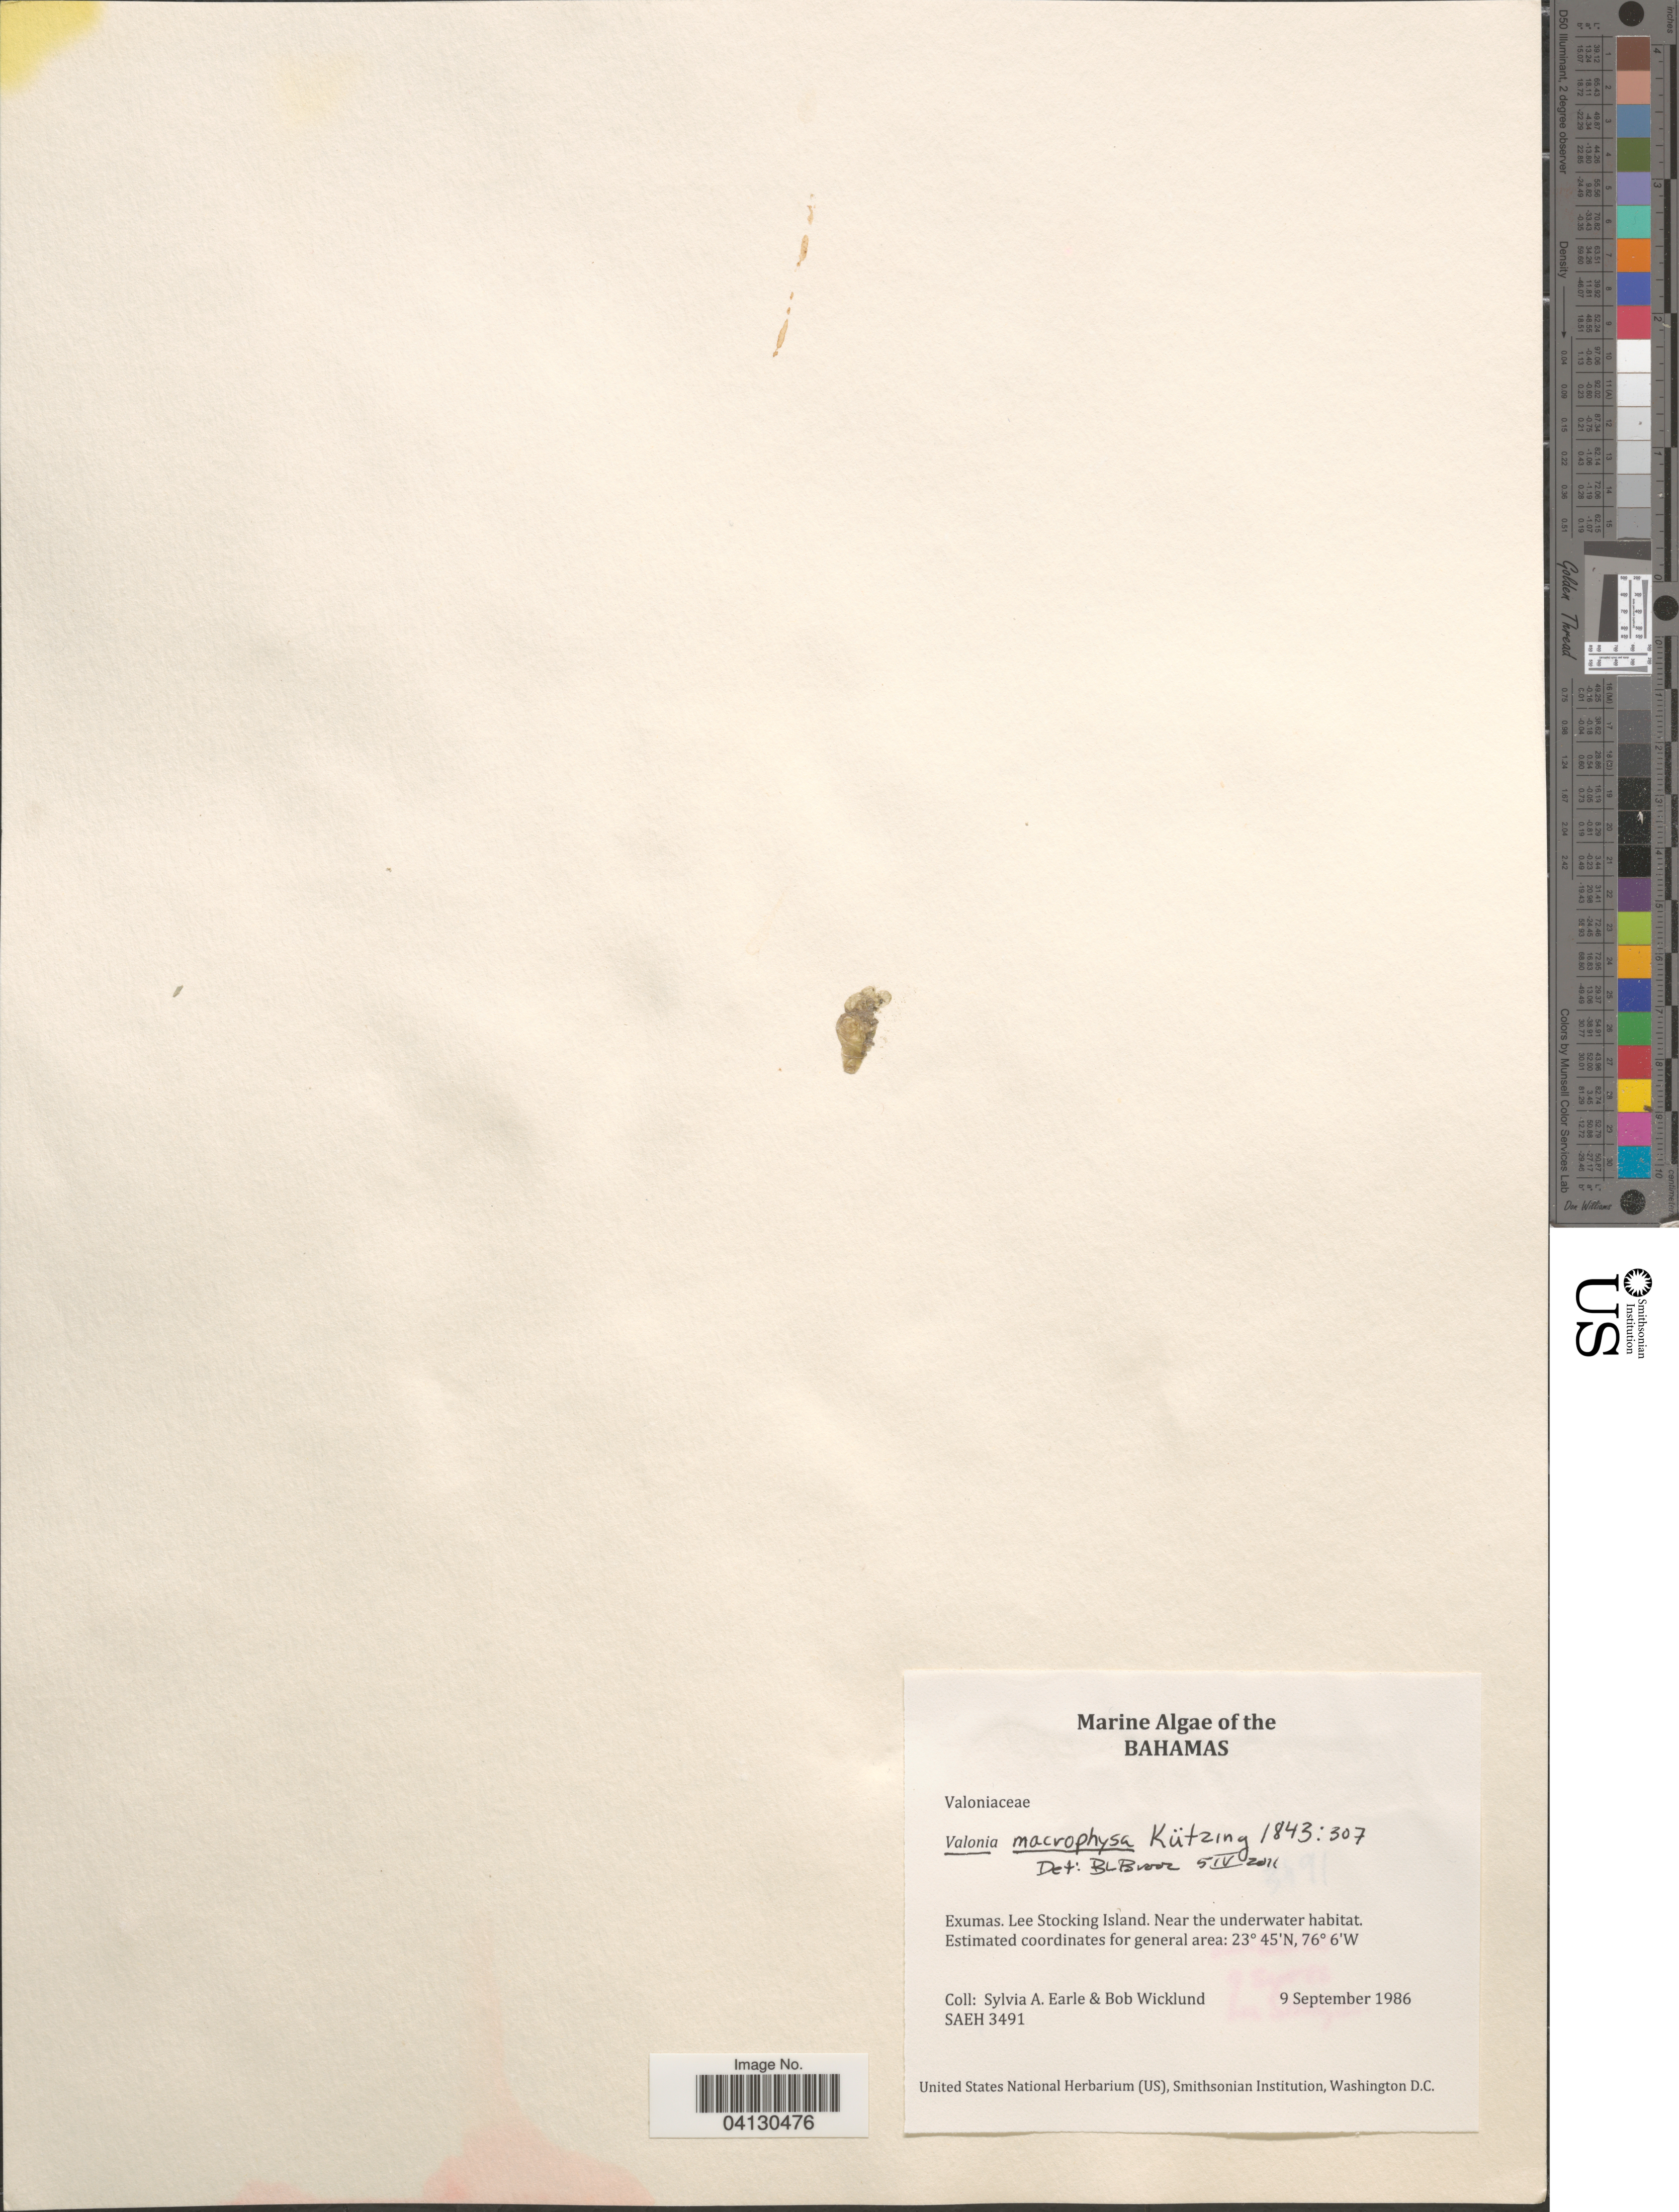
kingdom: Plantae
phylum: Chlorophyta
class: Ulvophyceae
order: Siphonocladales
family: Valoniaceae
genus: Valonia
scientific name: Valonia macrophysa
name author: Kütz.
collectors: S. A. Earle & B. Wicklund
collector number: SAEH3491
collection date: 1986-09-09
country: Bahamas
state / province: Exuma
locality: Exumas. Lee Stocking Island. Near the underwater habitat.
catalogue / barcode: US 329190